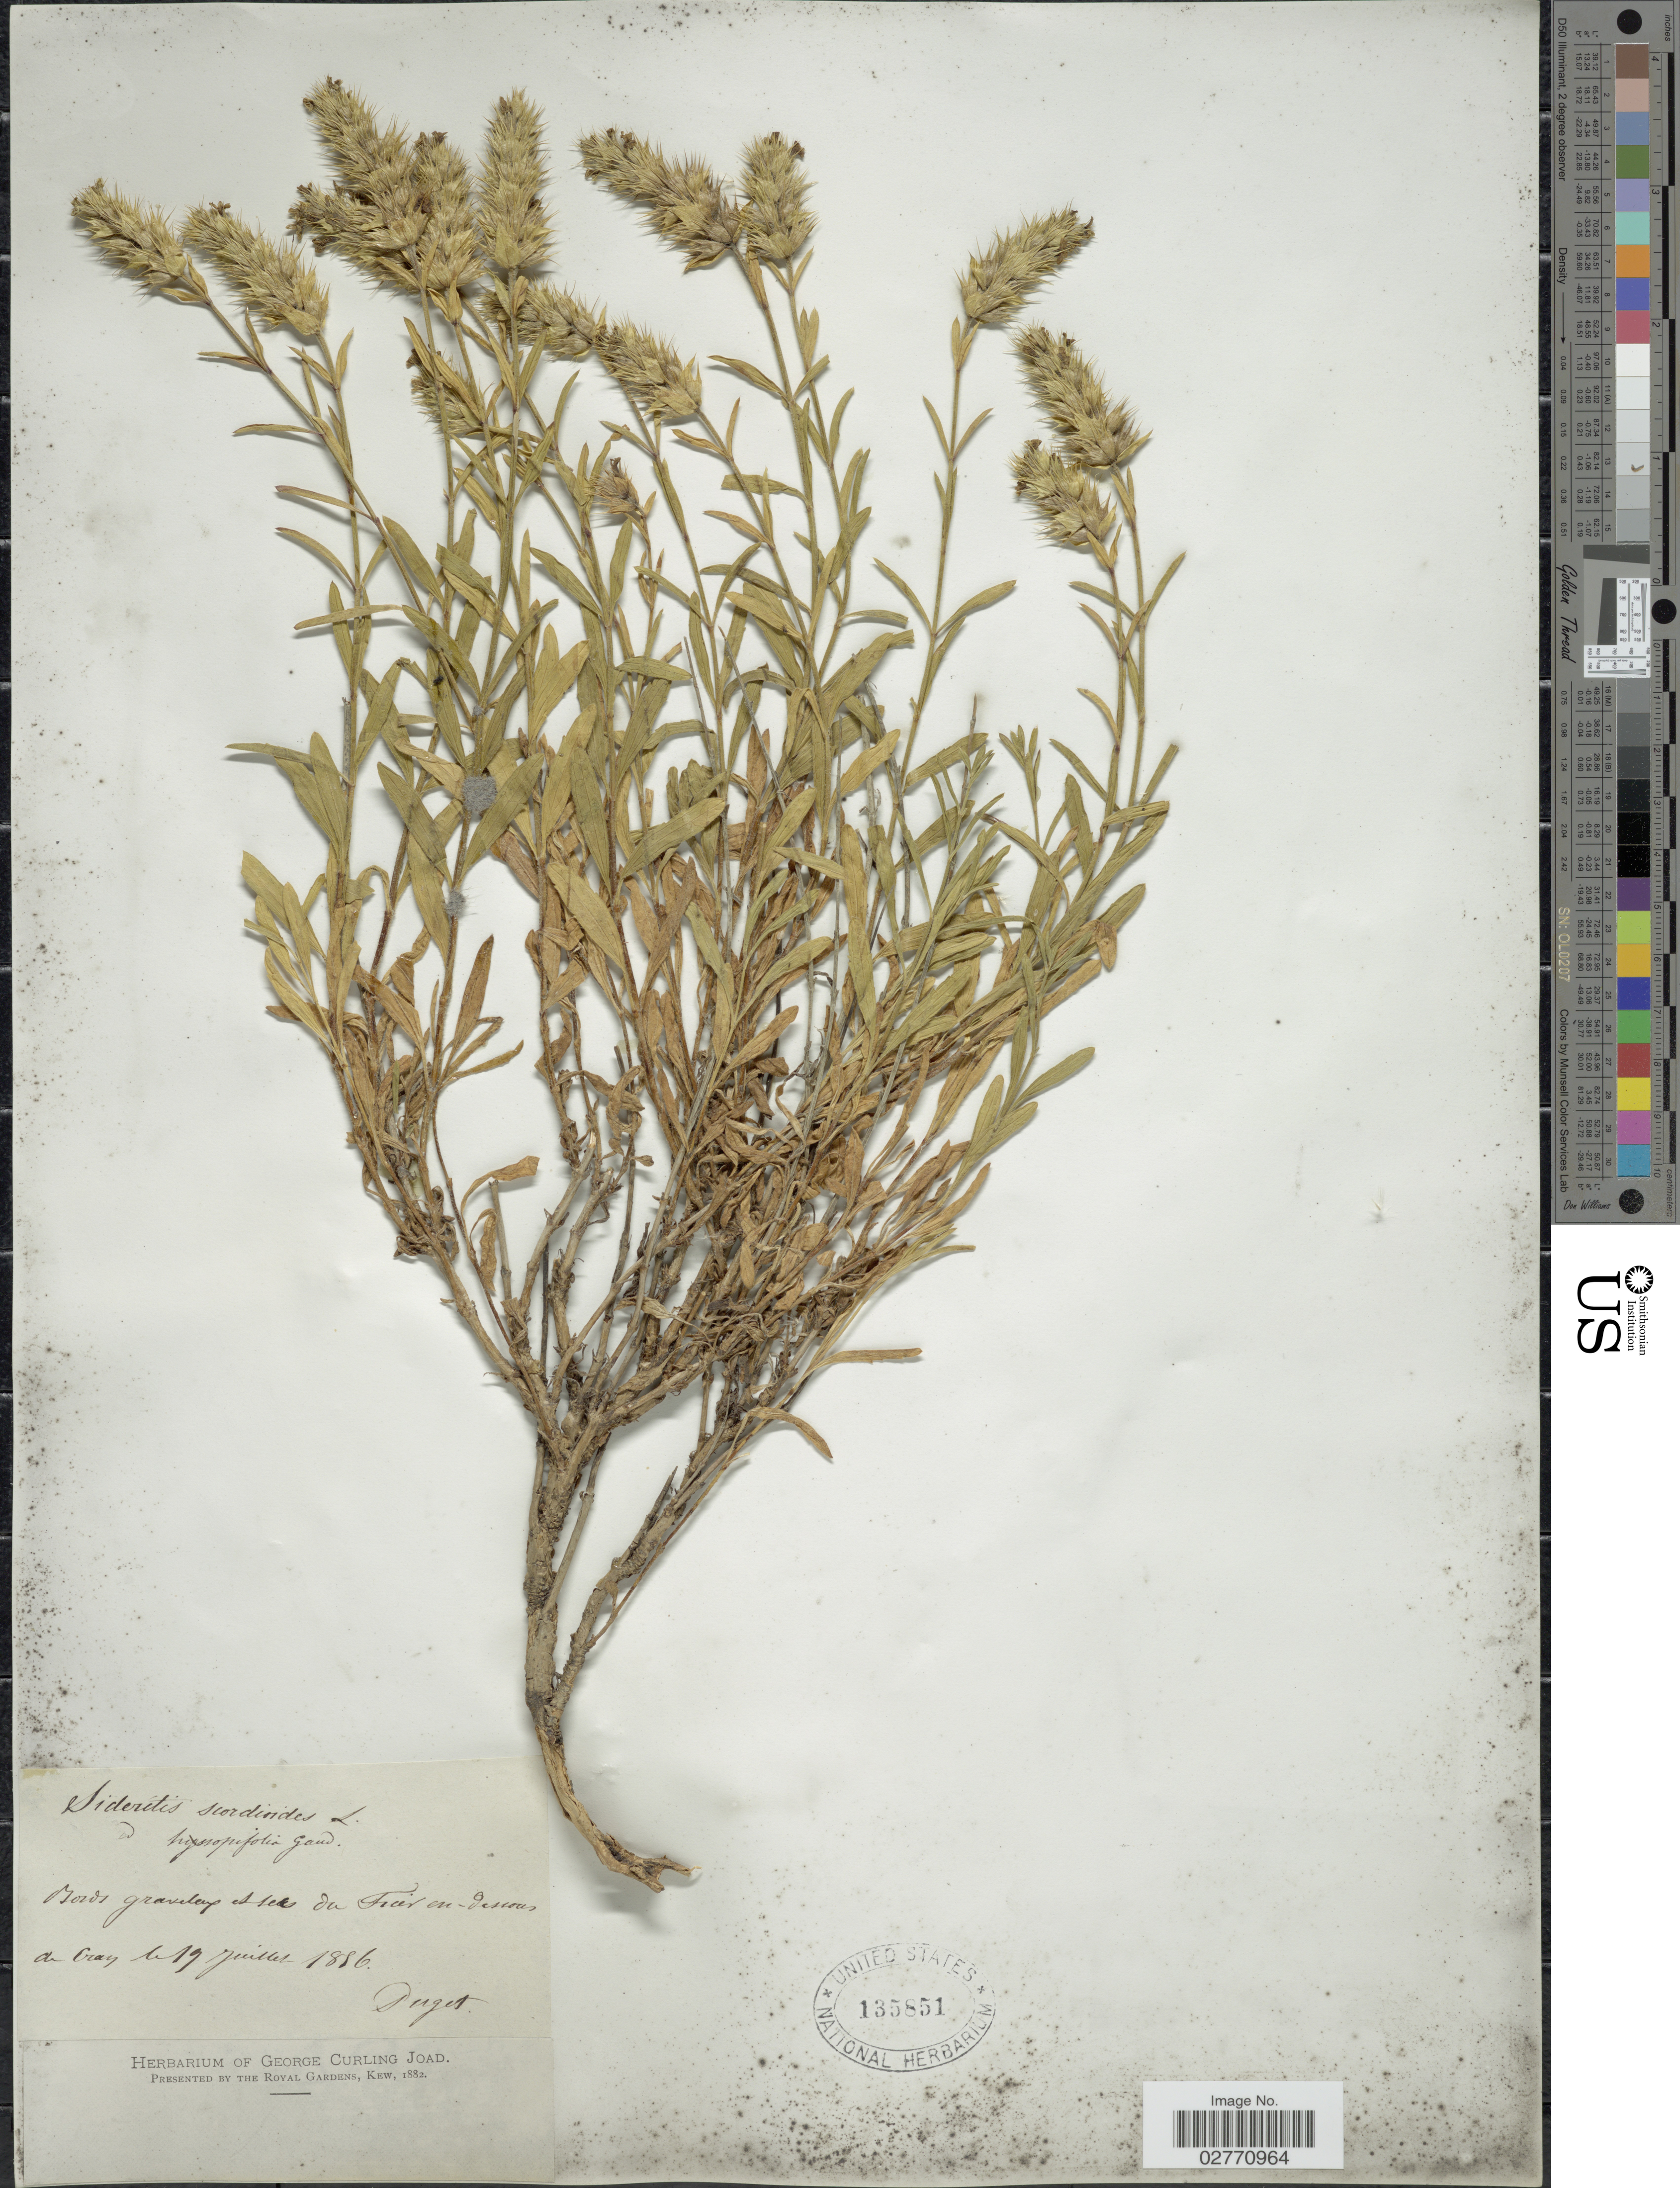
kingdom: Plantae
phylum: Tracheophyta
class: Magnoliopsida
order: Lamiales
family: Lamiaceae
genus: Sideritis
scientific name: Sideritis scordioides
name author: L.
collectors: -. Duges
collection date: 1886-07-19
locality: Bords graveleup esse da Frar en - Dessous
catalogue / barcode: US 135851